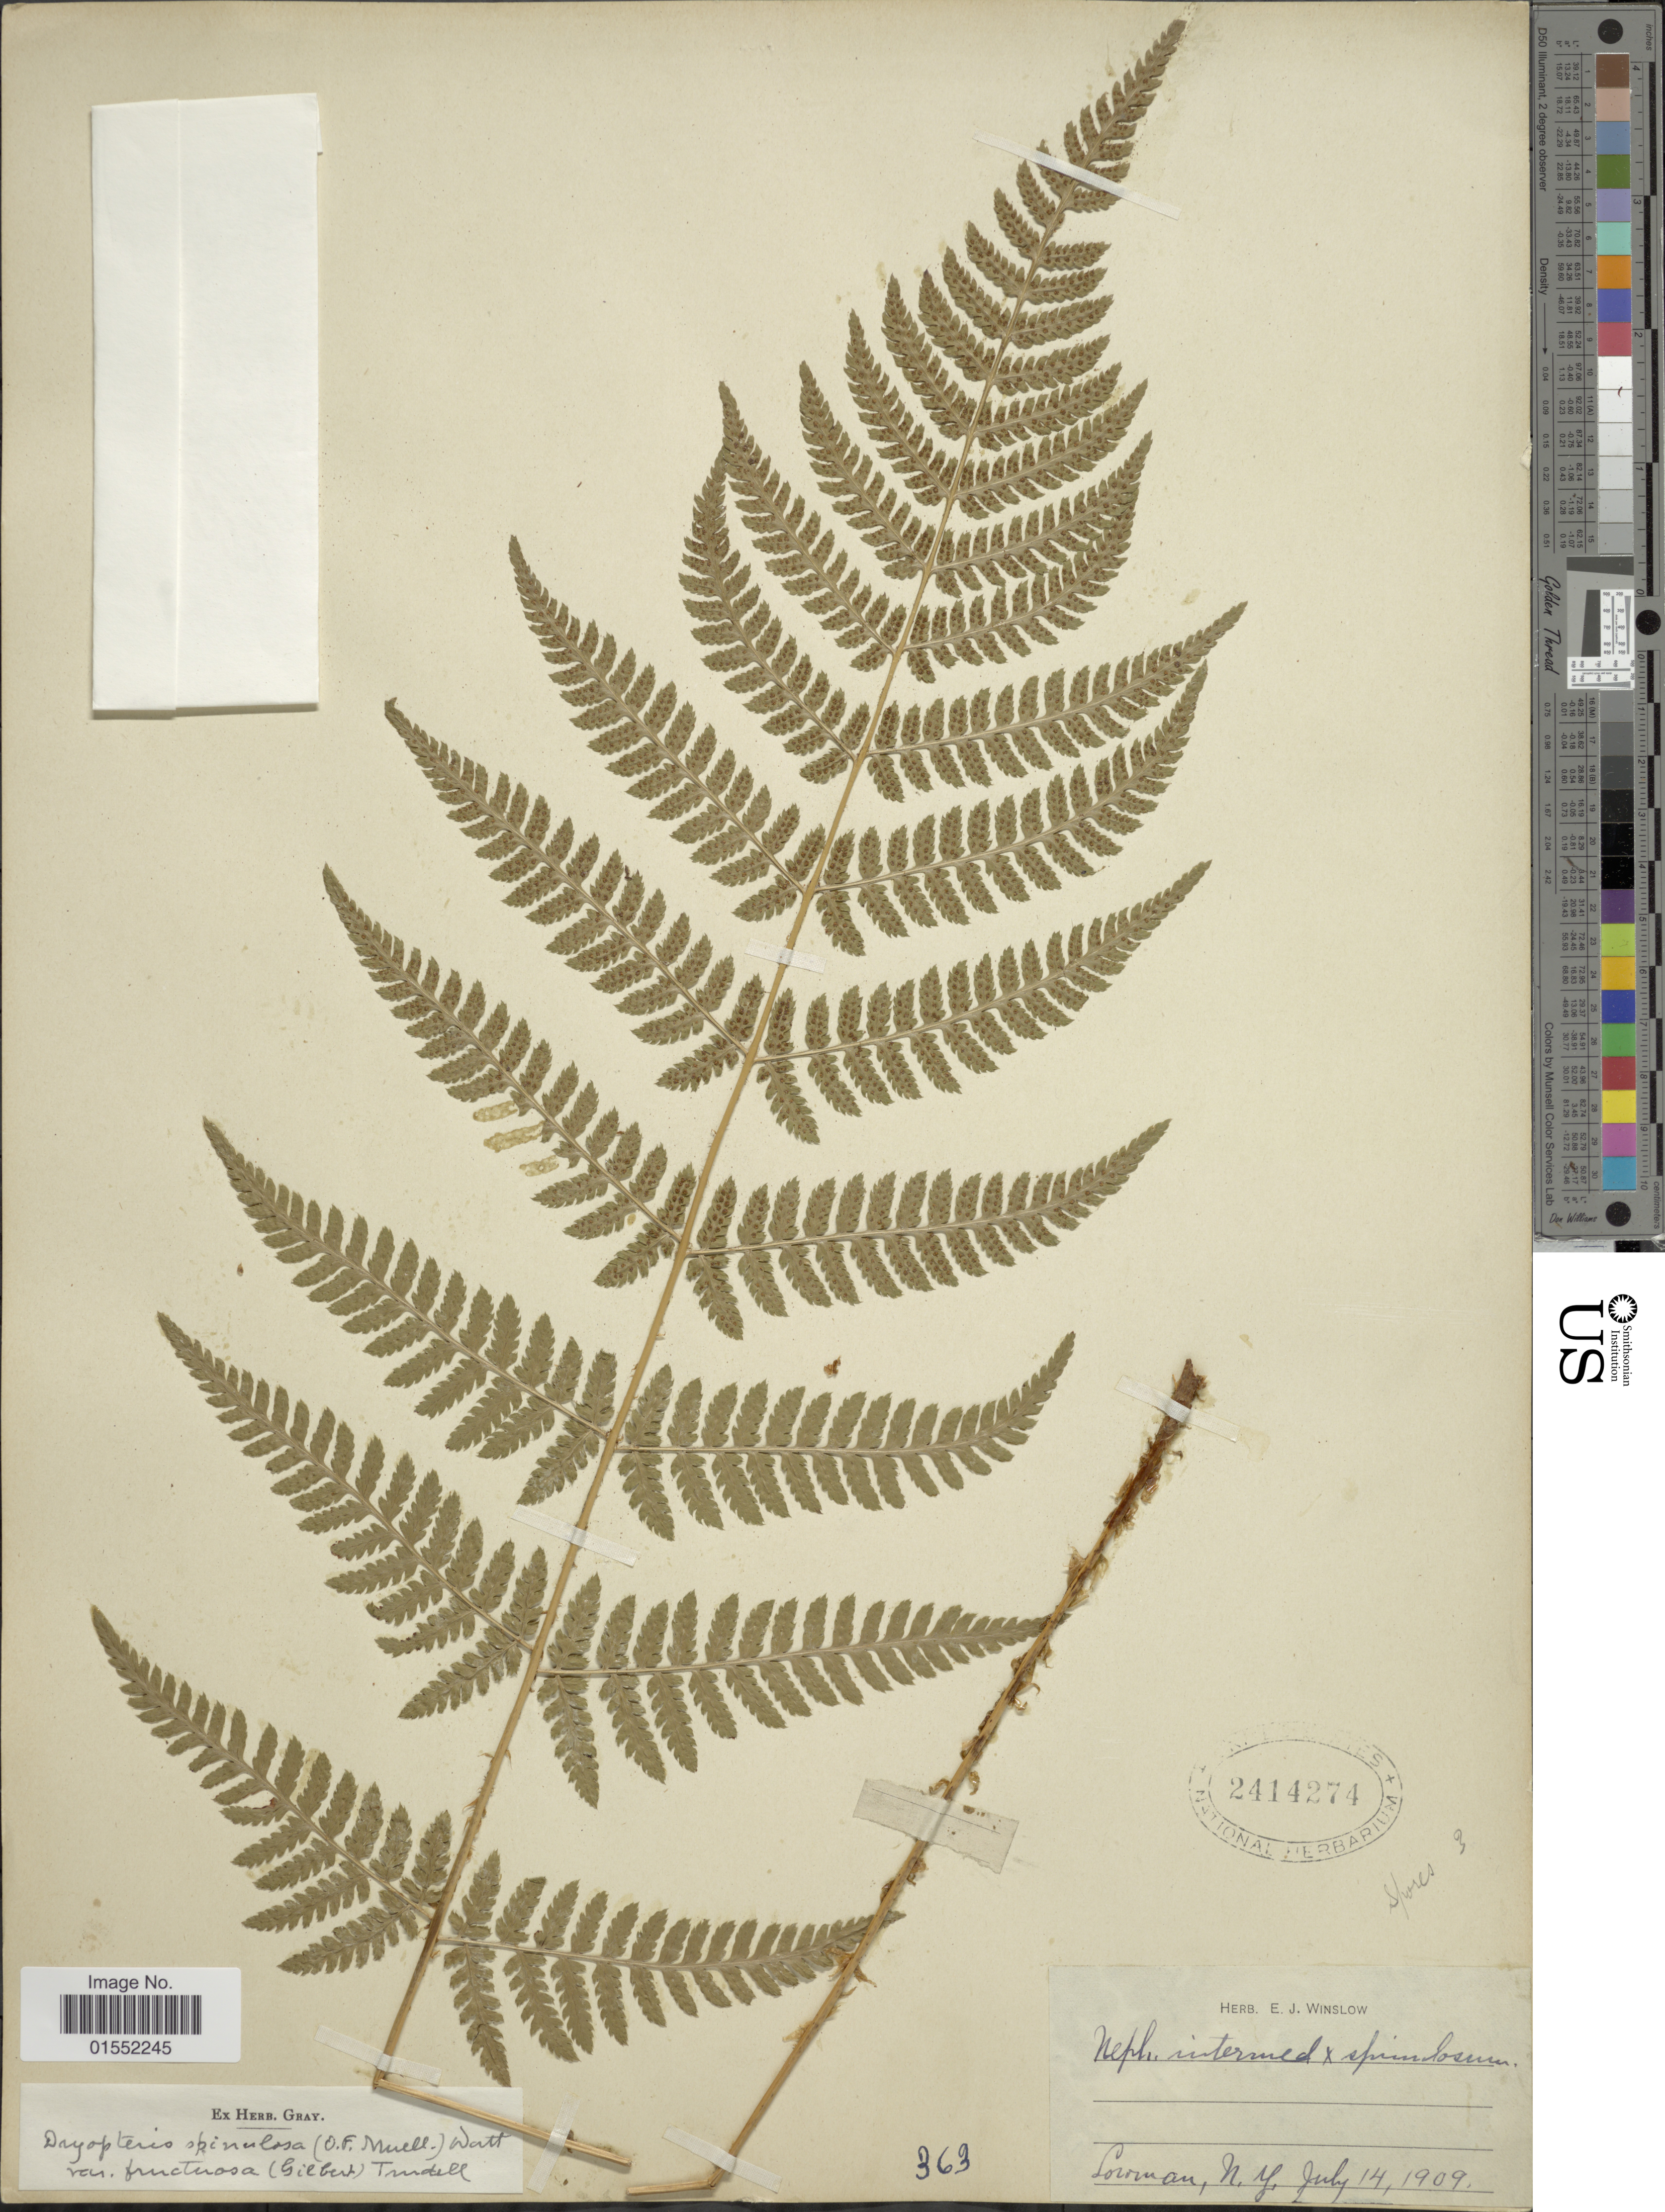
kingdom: Plantae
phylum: Tracheophyta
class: Polypodiopsida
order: Polypodiales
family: Dryopteridaceae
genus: Dryopteris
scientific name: Dryopteris x triploidea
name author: Wherry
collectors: ex herb. E. J. Winslow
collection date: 1909-07-14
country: United States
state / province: New York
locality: Lowman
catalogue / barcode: US 2414274